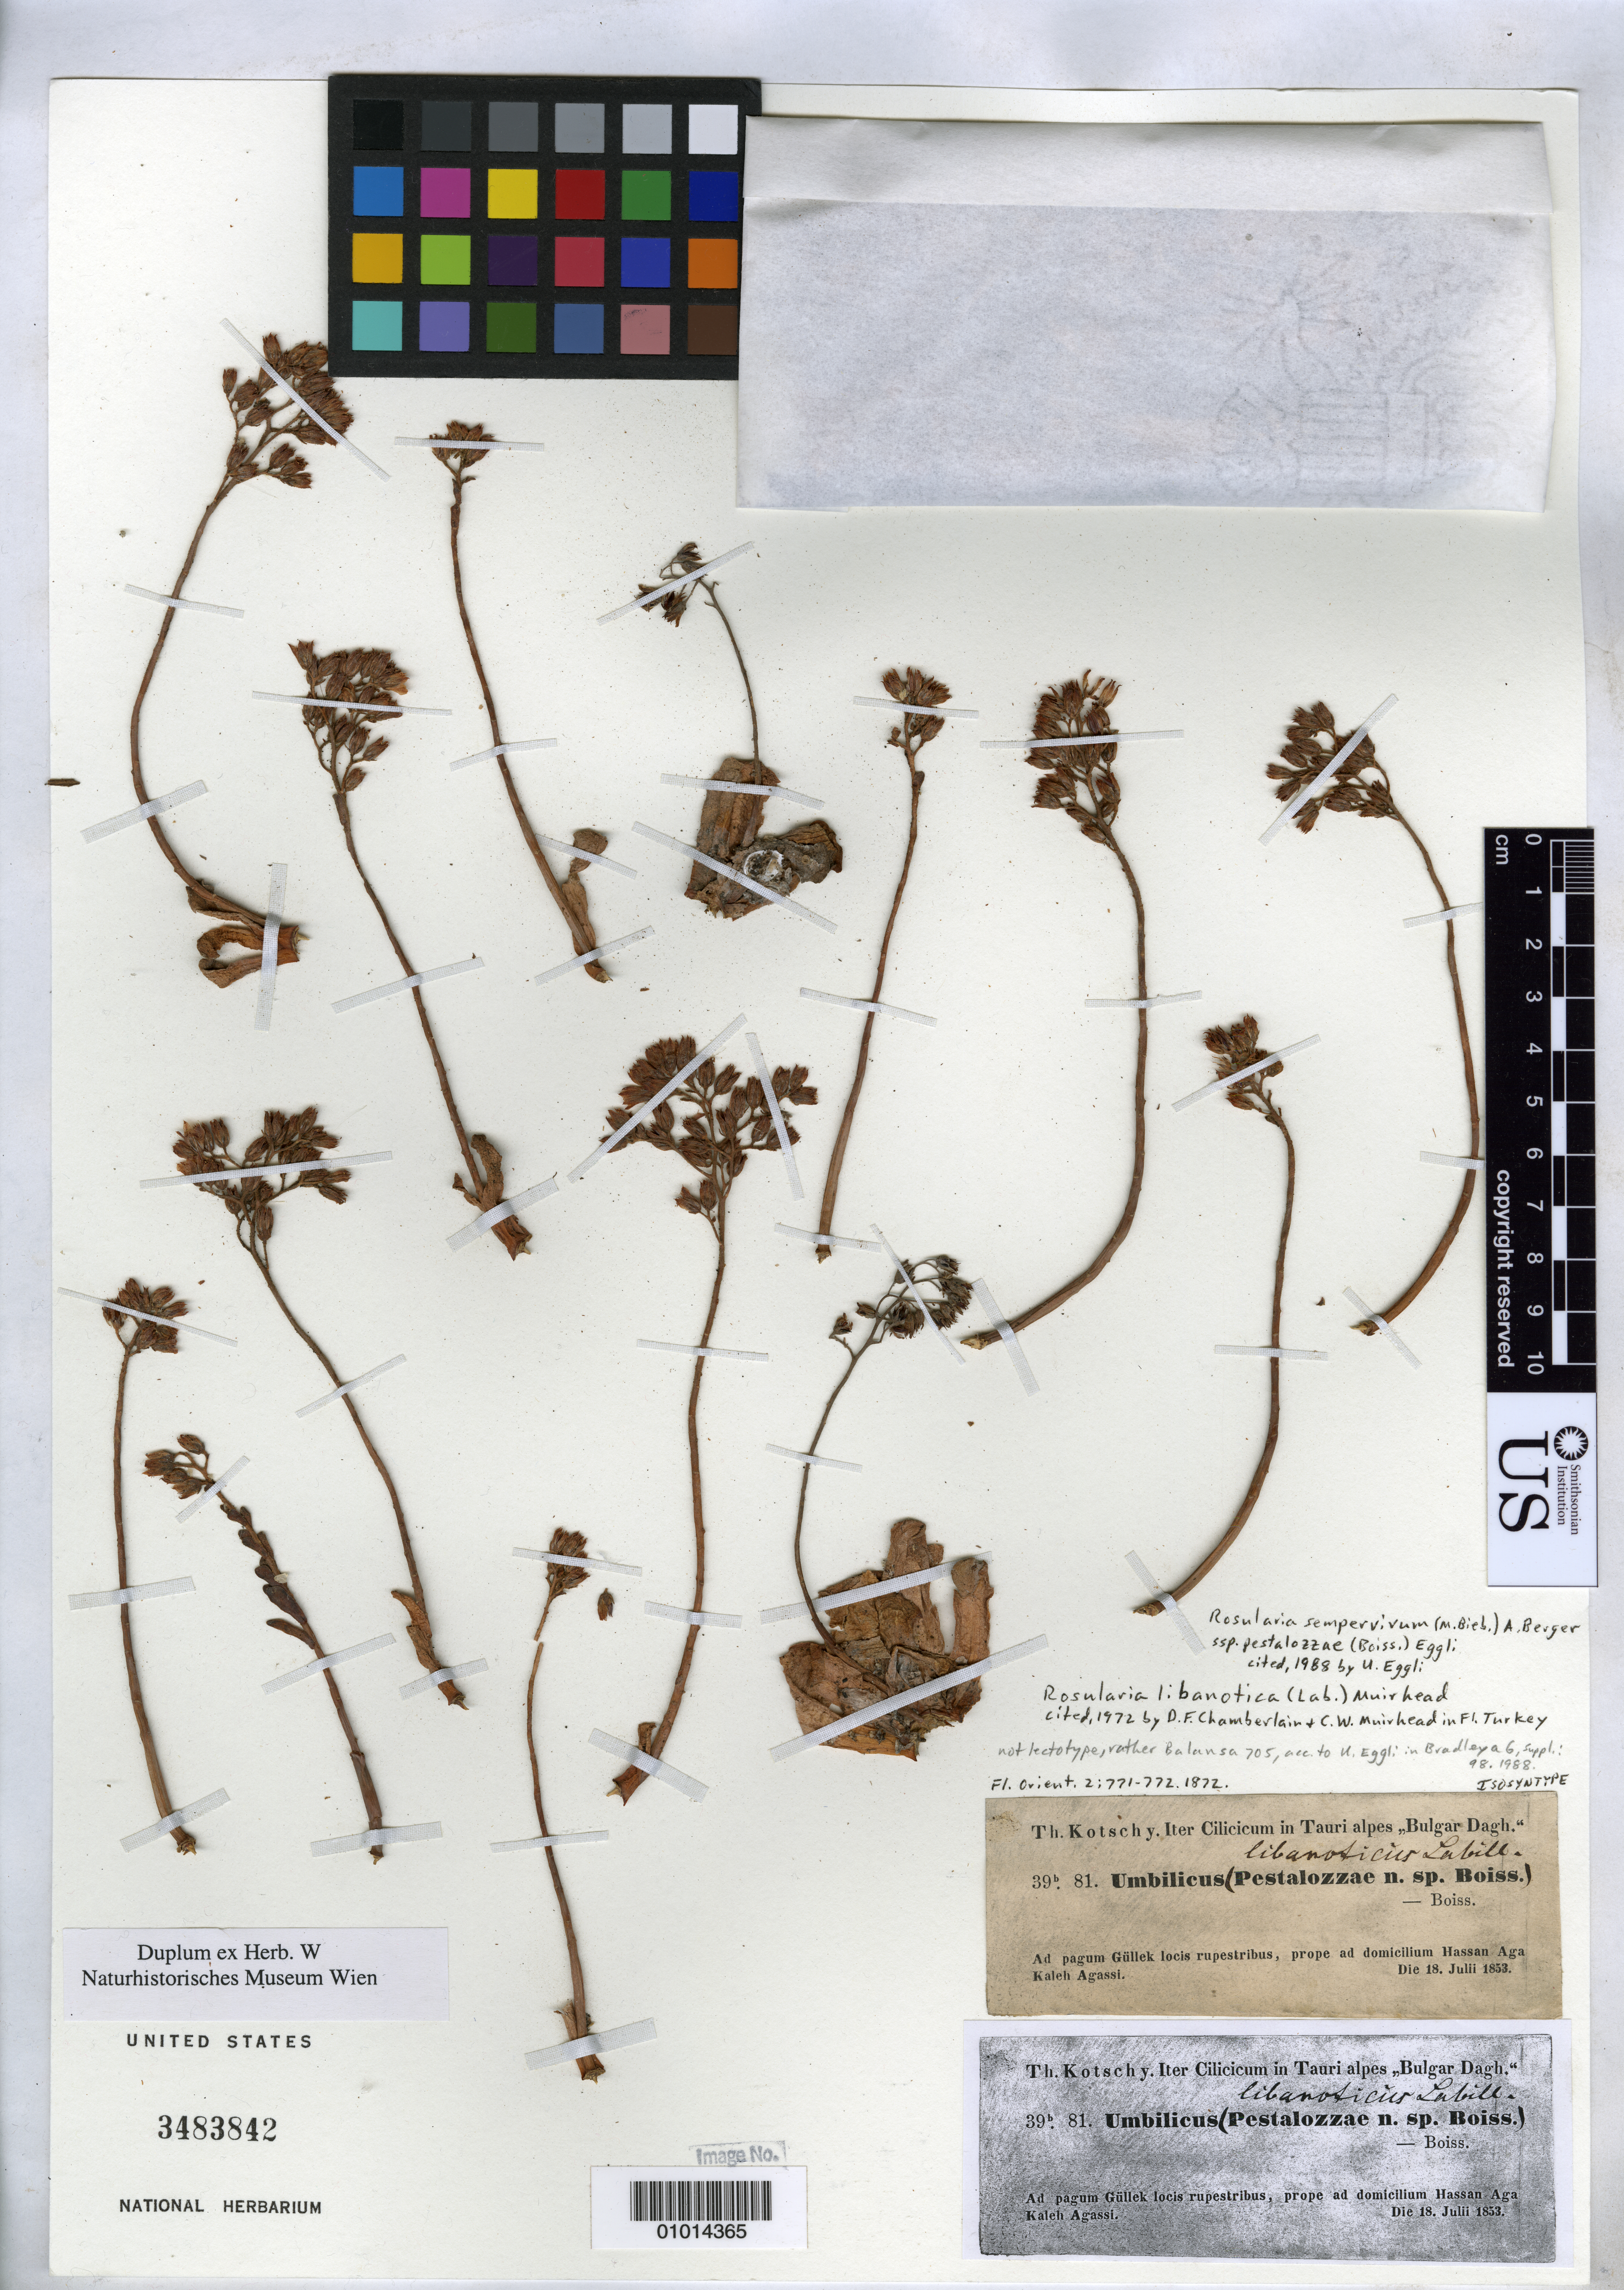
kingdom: Plantae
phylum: Tracheophyta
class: Magnoliopsida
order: Saxifragales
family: Crassulaceae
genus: Umbilicus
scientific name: Umbilicus pestalozzae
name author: Boiss. in Kotschy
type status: Isosyntype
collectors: K. G. Kotschy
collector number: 81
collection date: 1853-12-18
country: Turkey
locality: Tauri alpes, Bulgar Dagh.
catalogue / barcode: US 3483842